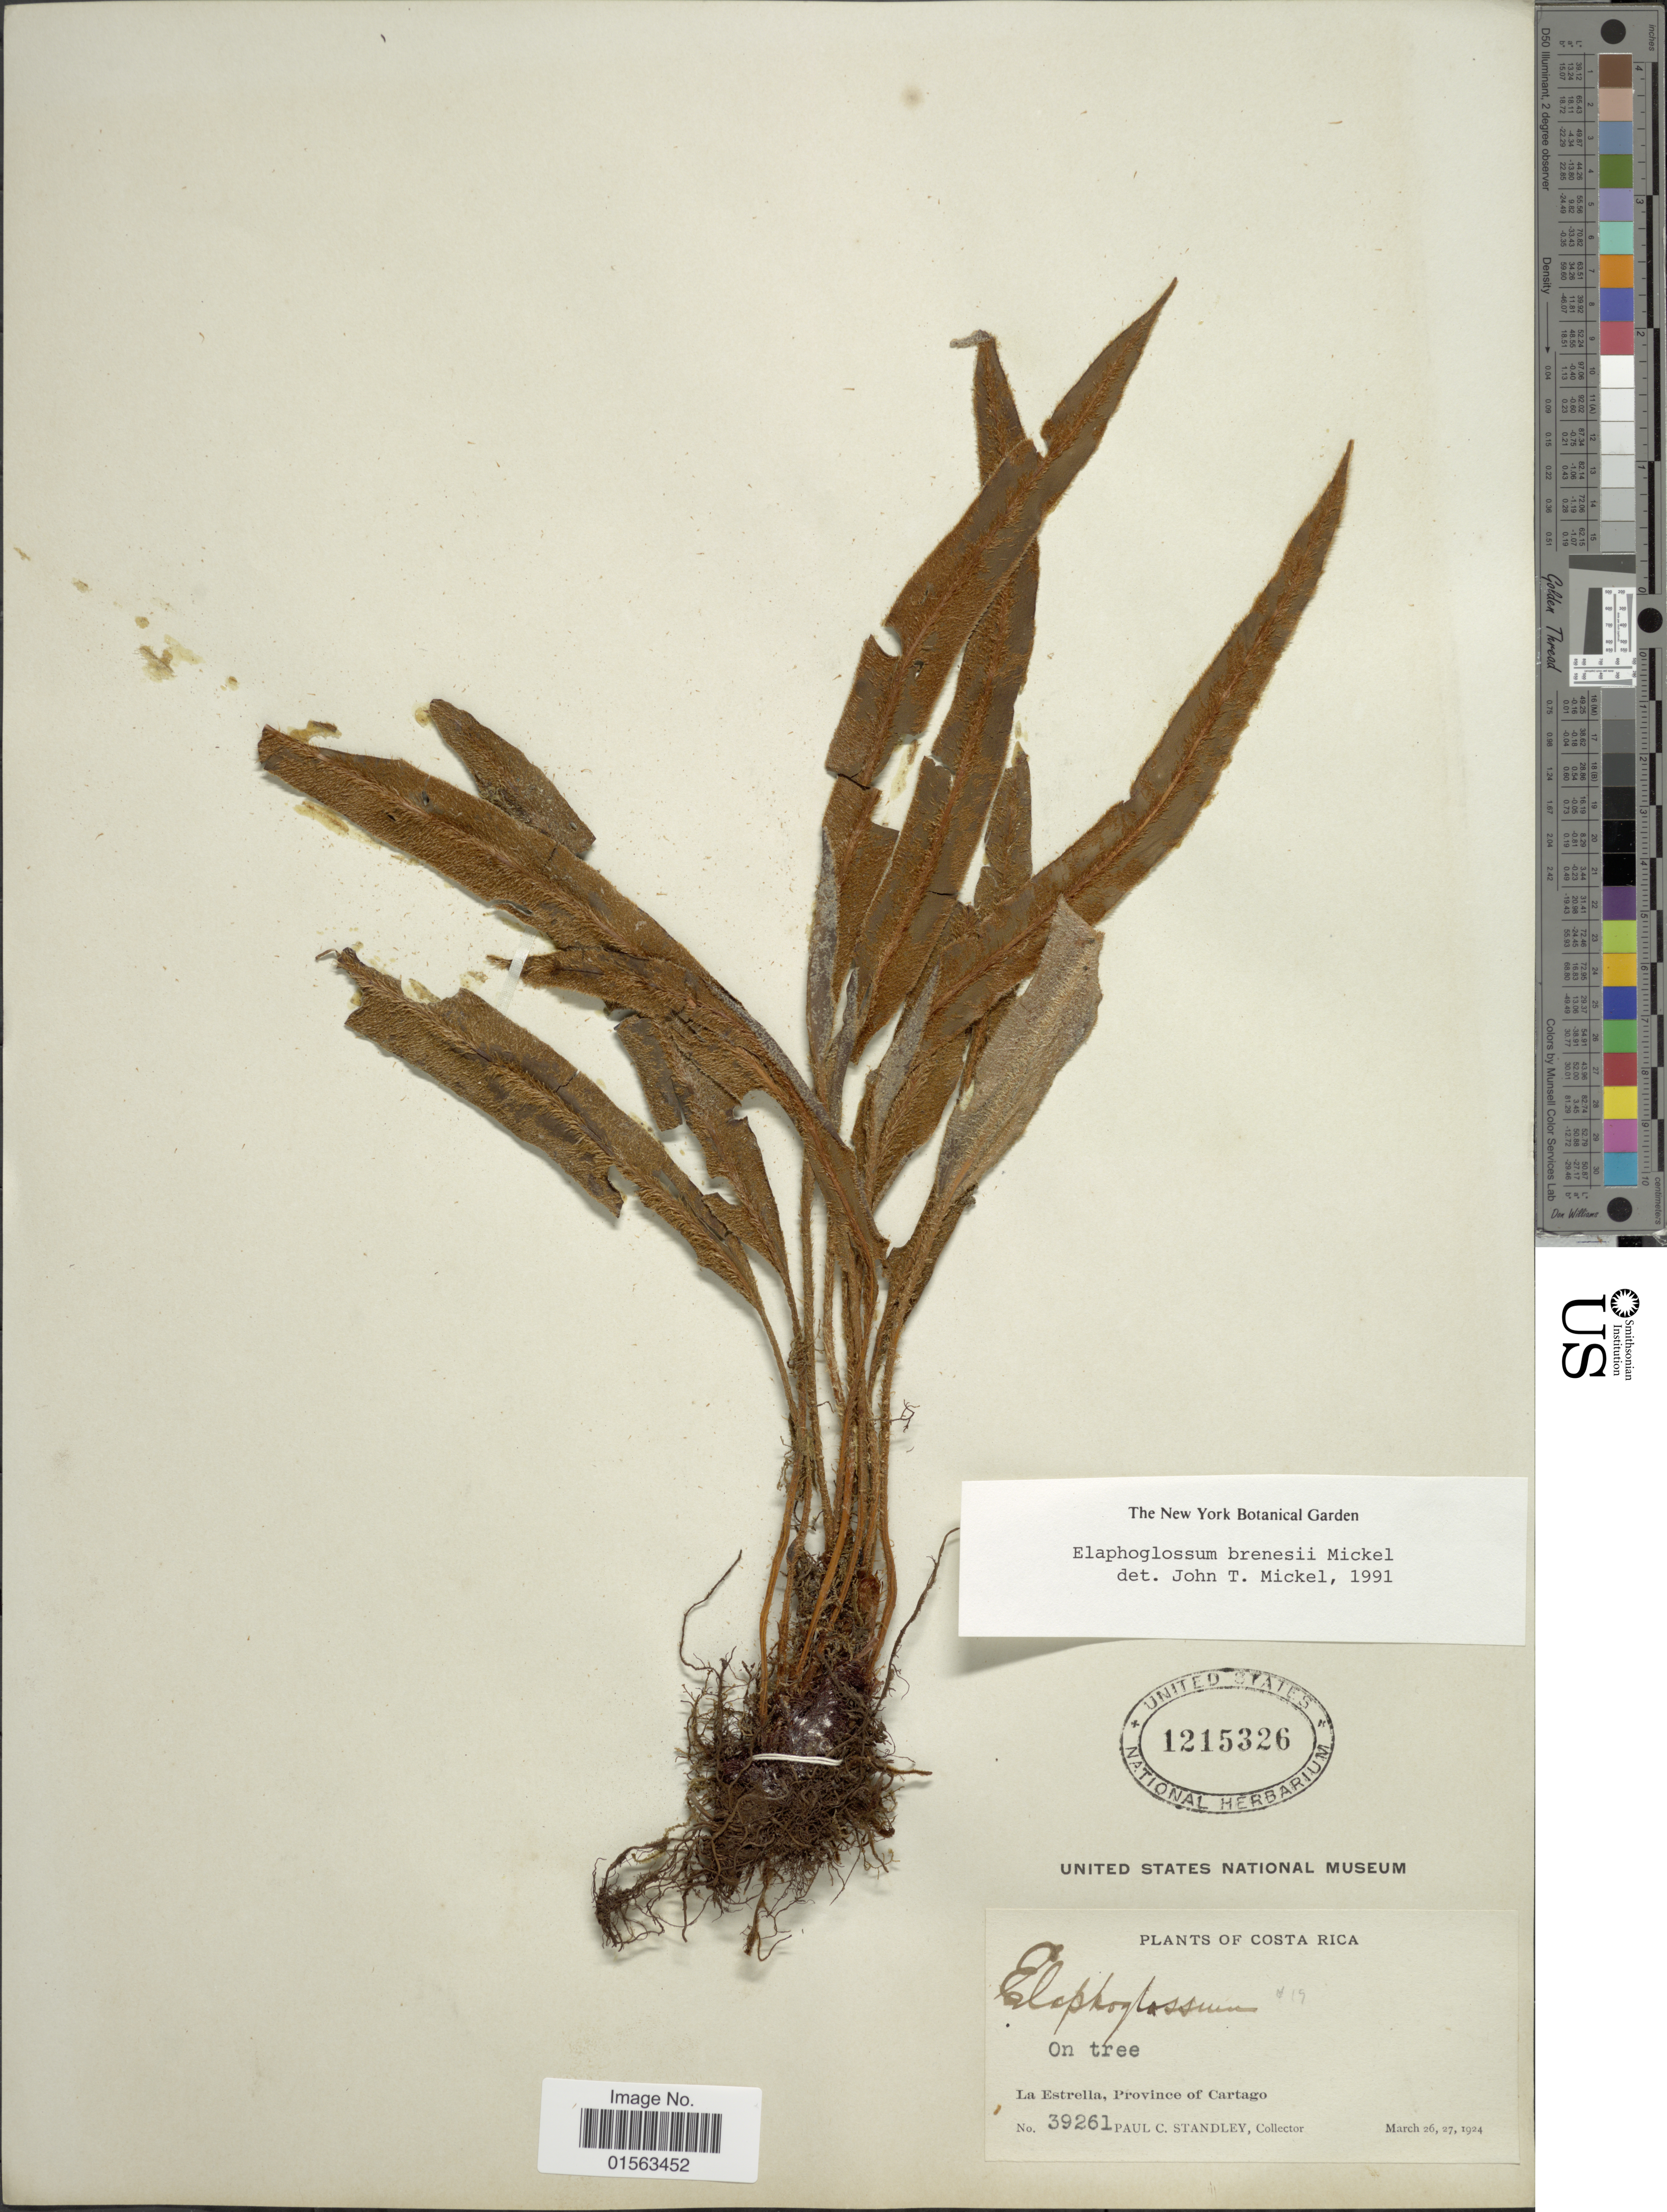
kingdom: Plantae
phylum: Tracheophyta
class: Polypodiopsida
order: Polypodiales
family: Dryopteridaceae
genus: Elaphoglossum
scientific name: Elaphoglossum brenesii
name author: Mickel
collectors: P. C. Standley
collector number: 39261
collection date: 1924-03-26/1924-03-27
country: Costa Rica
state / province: Cartago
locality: La Estrella, Province of Cartago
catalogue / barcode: US 1215326